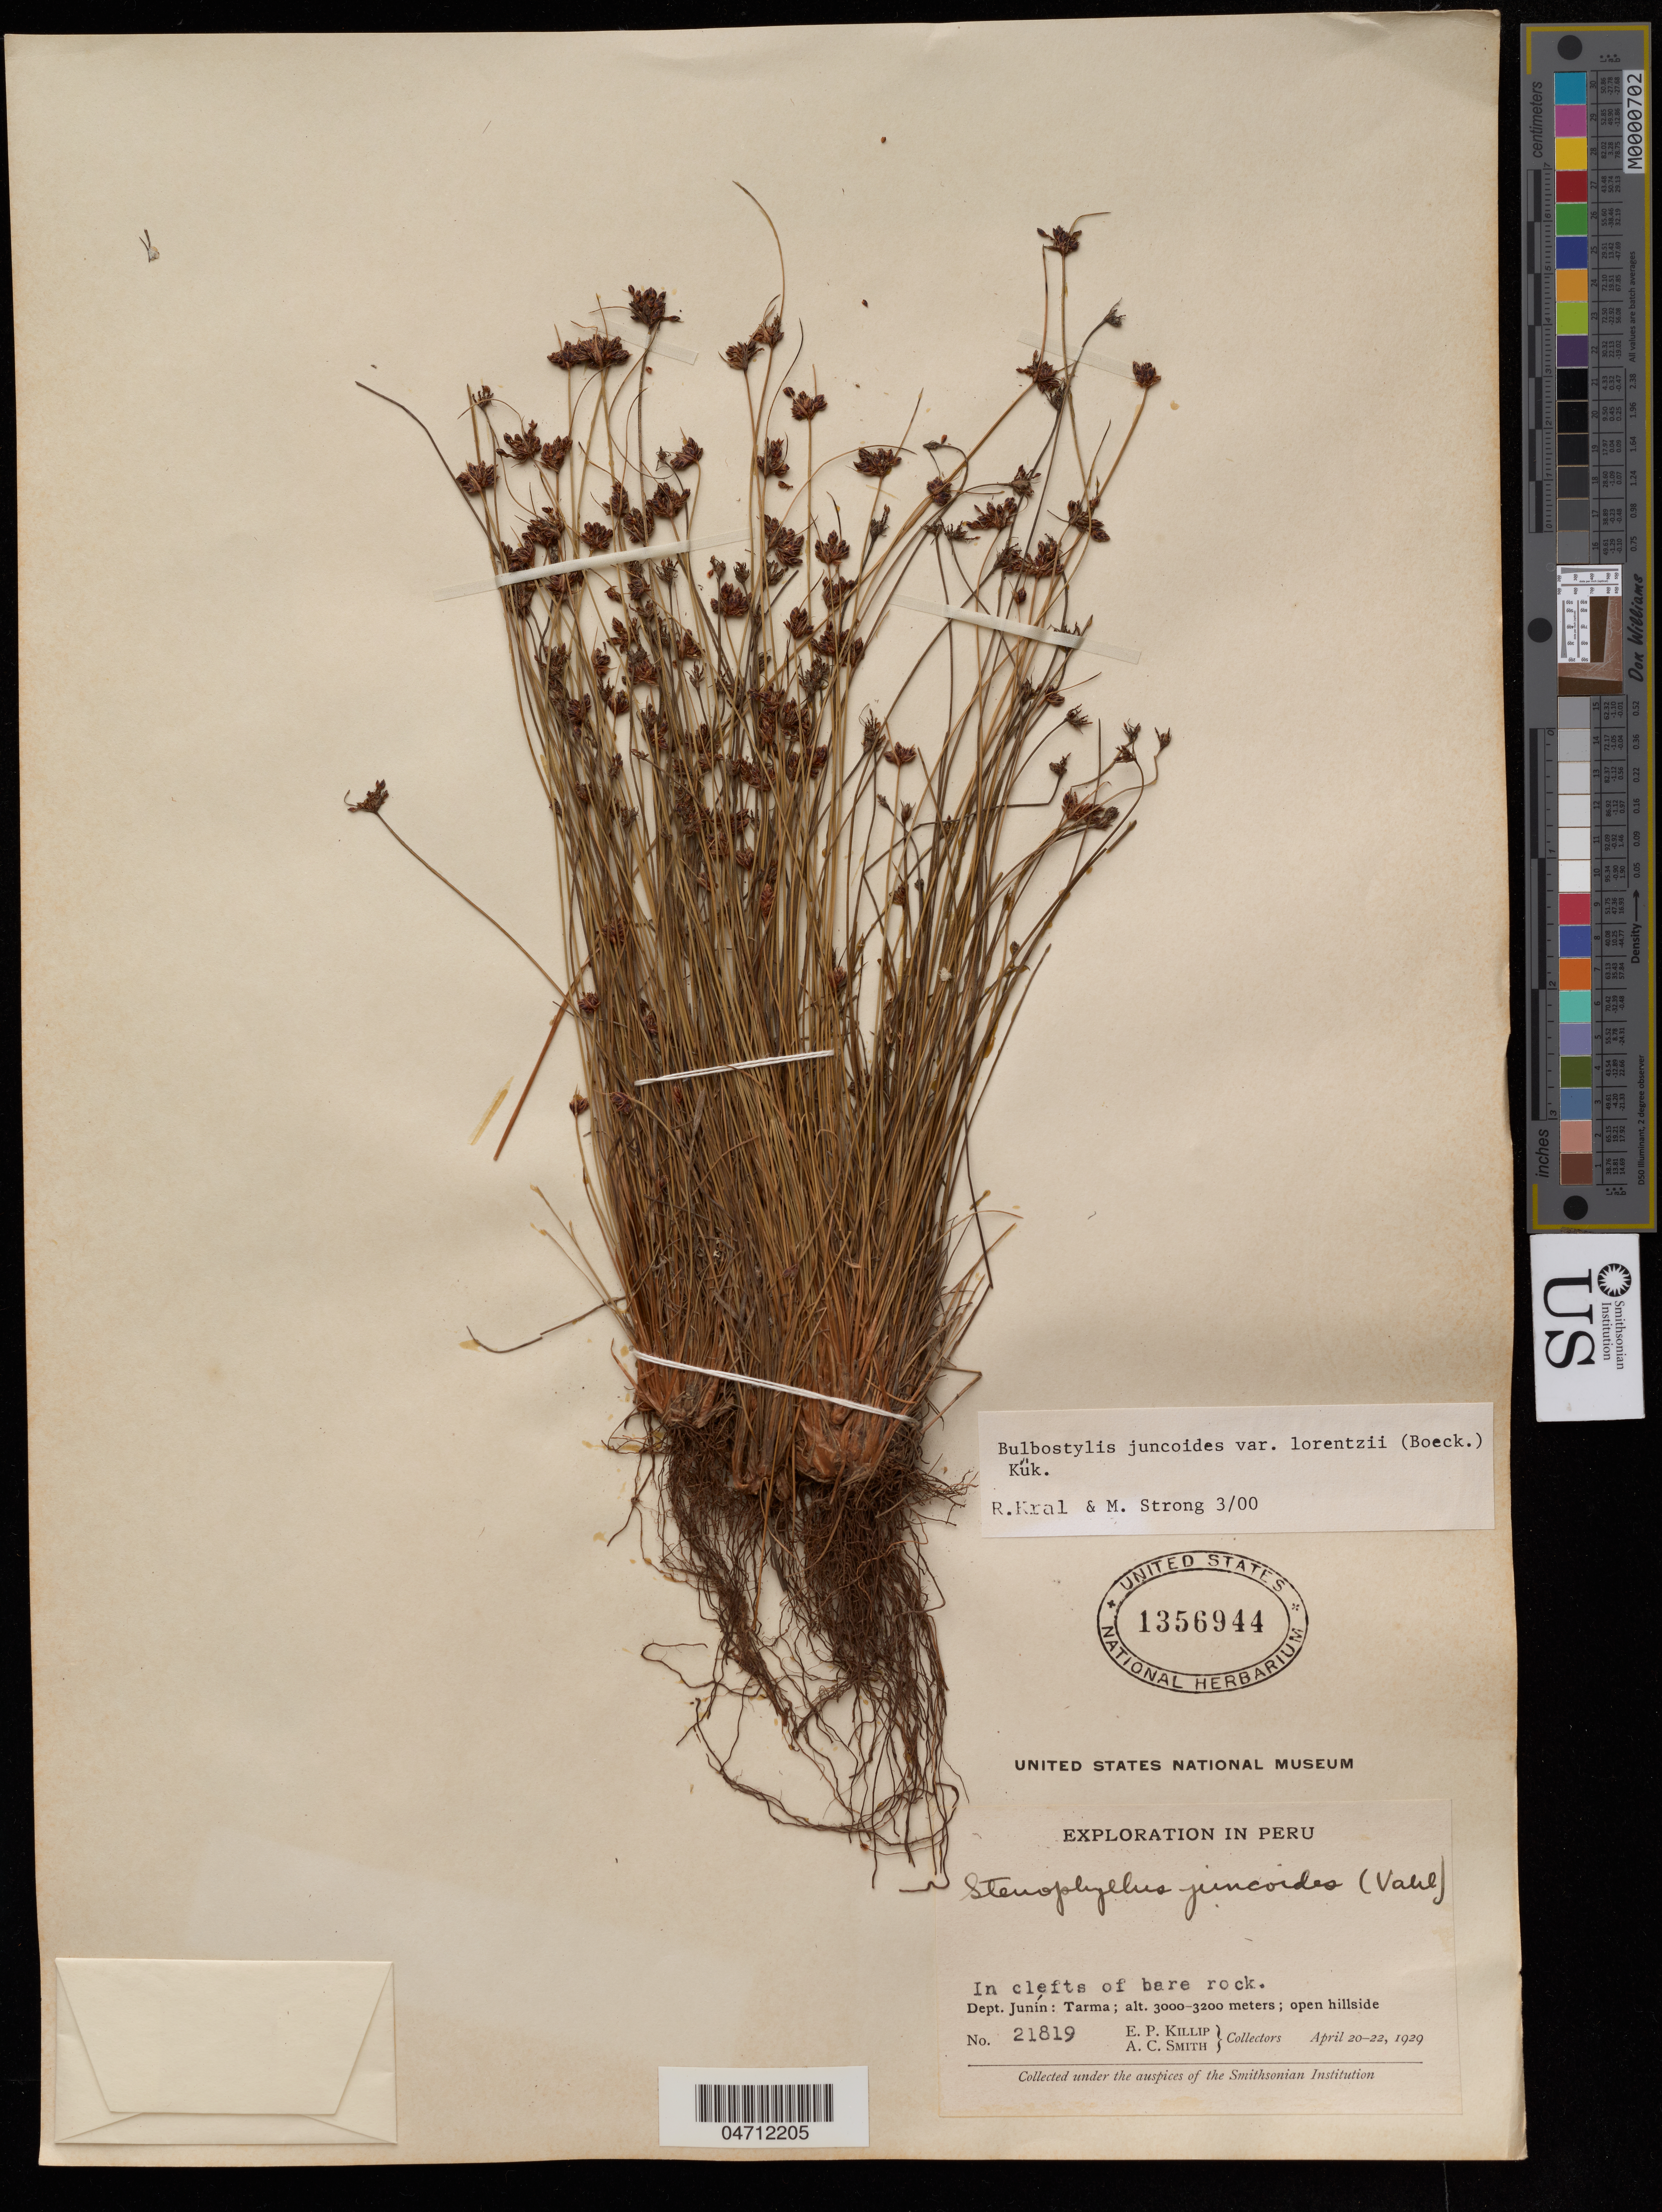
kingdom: Plantae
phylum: Tracheophyta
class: Liliopsida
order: Poales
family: Cyperaceae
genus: Bulbostylis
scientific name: Bulbostylis juncoides var. lorentzii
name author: (Boeckeler) Kük. ex Osten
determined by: Kral, R.; Strong, M. T.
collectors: E. P. Killip & A. C. Smith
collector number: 21819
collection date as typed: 20 Apr 1929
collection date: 1929-04-20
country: Peru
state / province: Junín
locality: Tarma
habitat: In clefts of bare rock.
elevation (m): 3000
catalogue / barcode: US 1356944